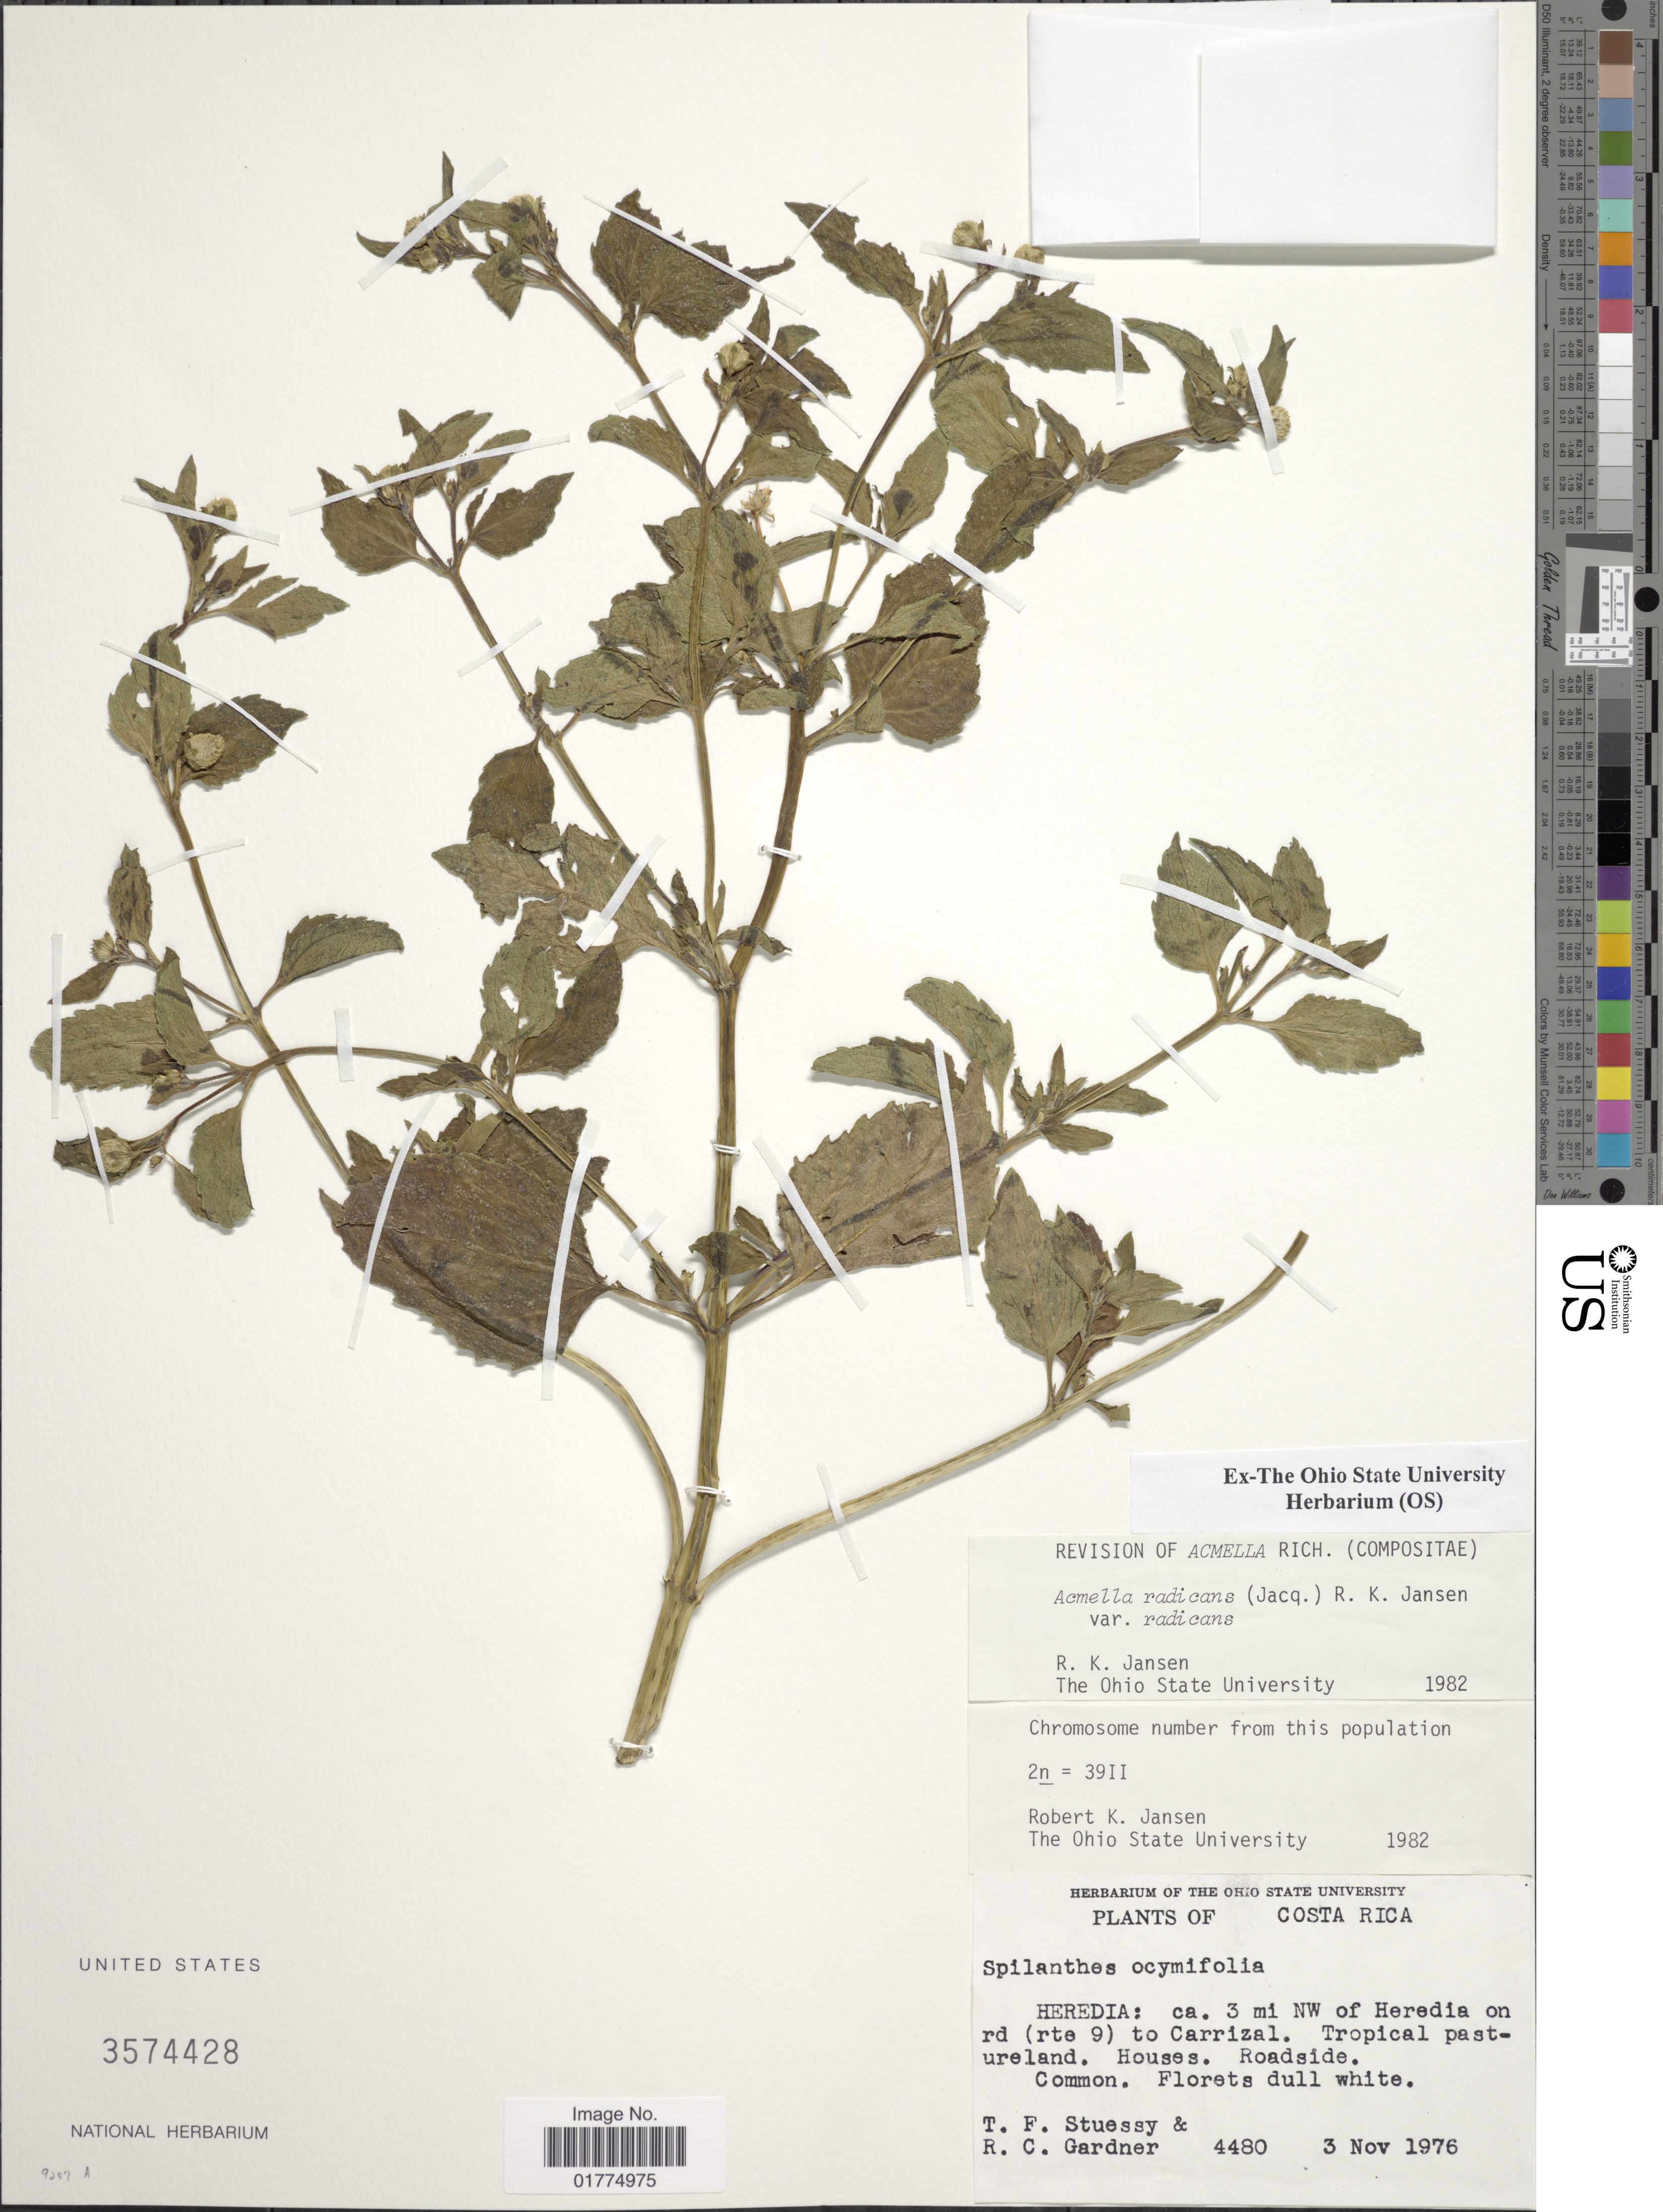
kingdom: Plantae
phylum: Tracheophyta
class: Magnoliopsida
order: Asterales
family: Asteraceae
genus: Acmella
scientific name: Acmella radicans var. radicans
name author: (Jacq.) R.K. Jansen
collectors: T. Stuessy & R. C. Gardner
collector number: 4480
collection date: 1976-11-03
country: Costa Rica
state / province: Heredia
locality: Heredia: ca. 3 mi NW of Heredia on rd (rte 9) to Carrizal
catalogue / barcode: US 3574428